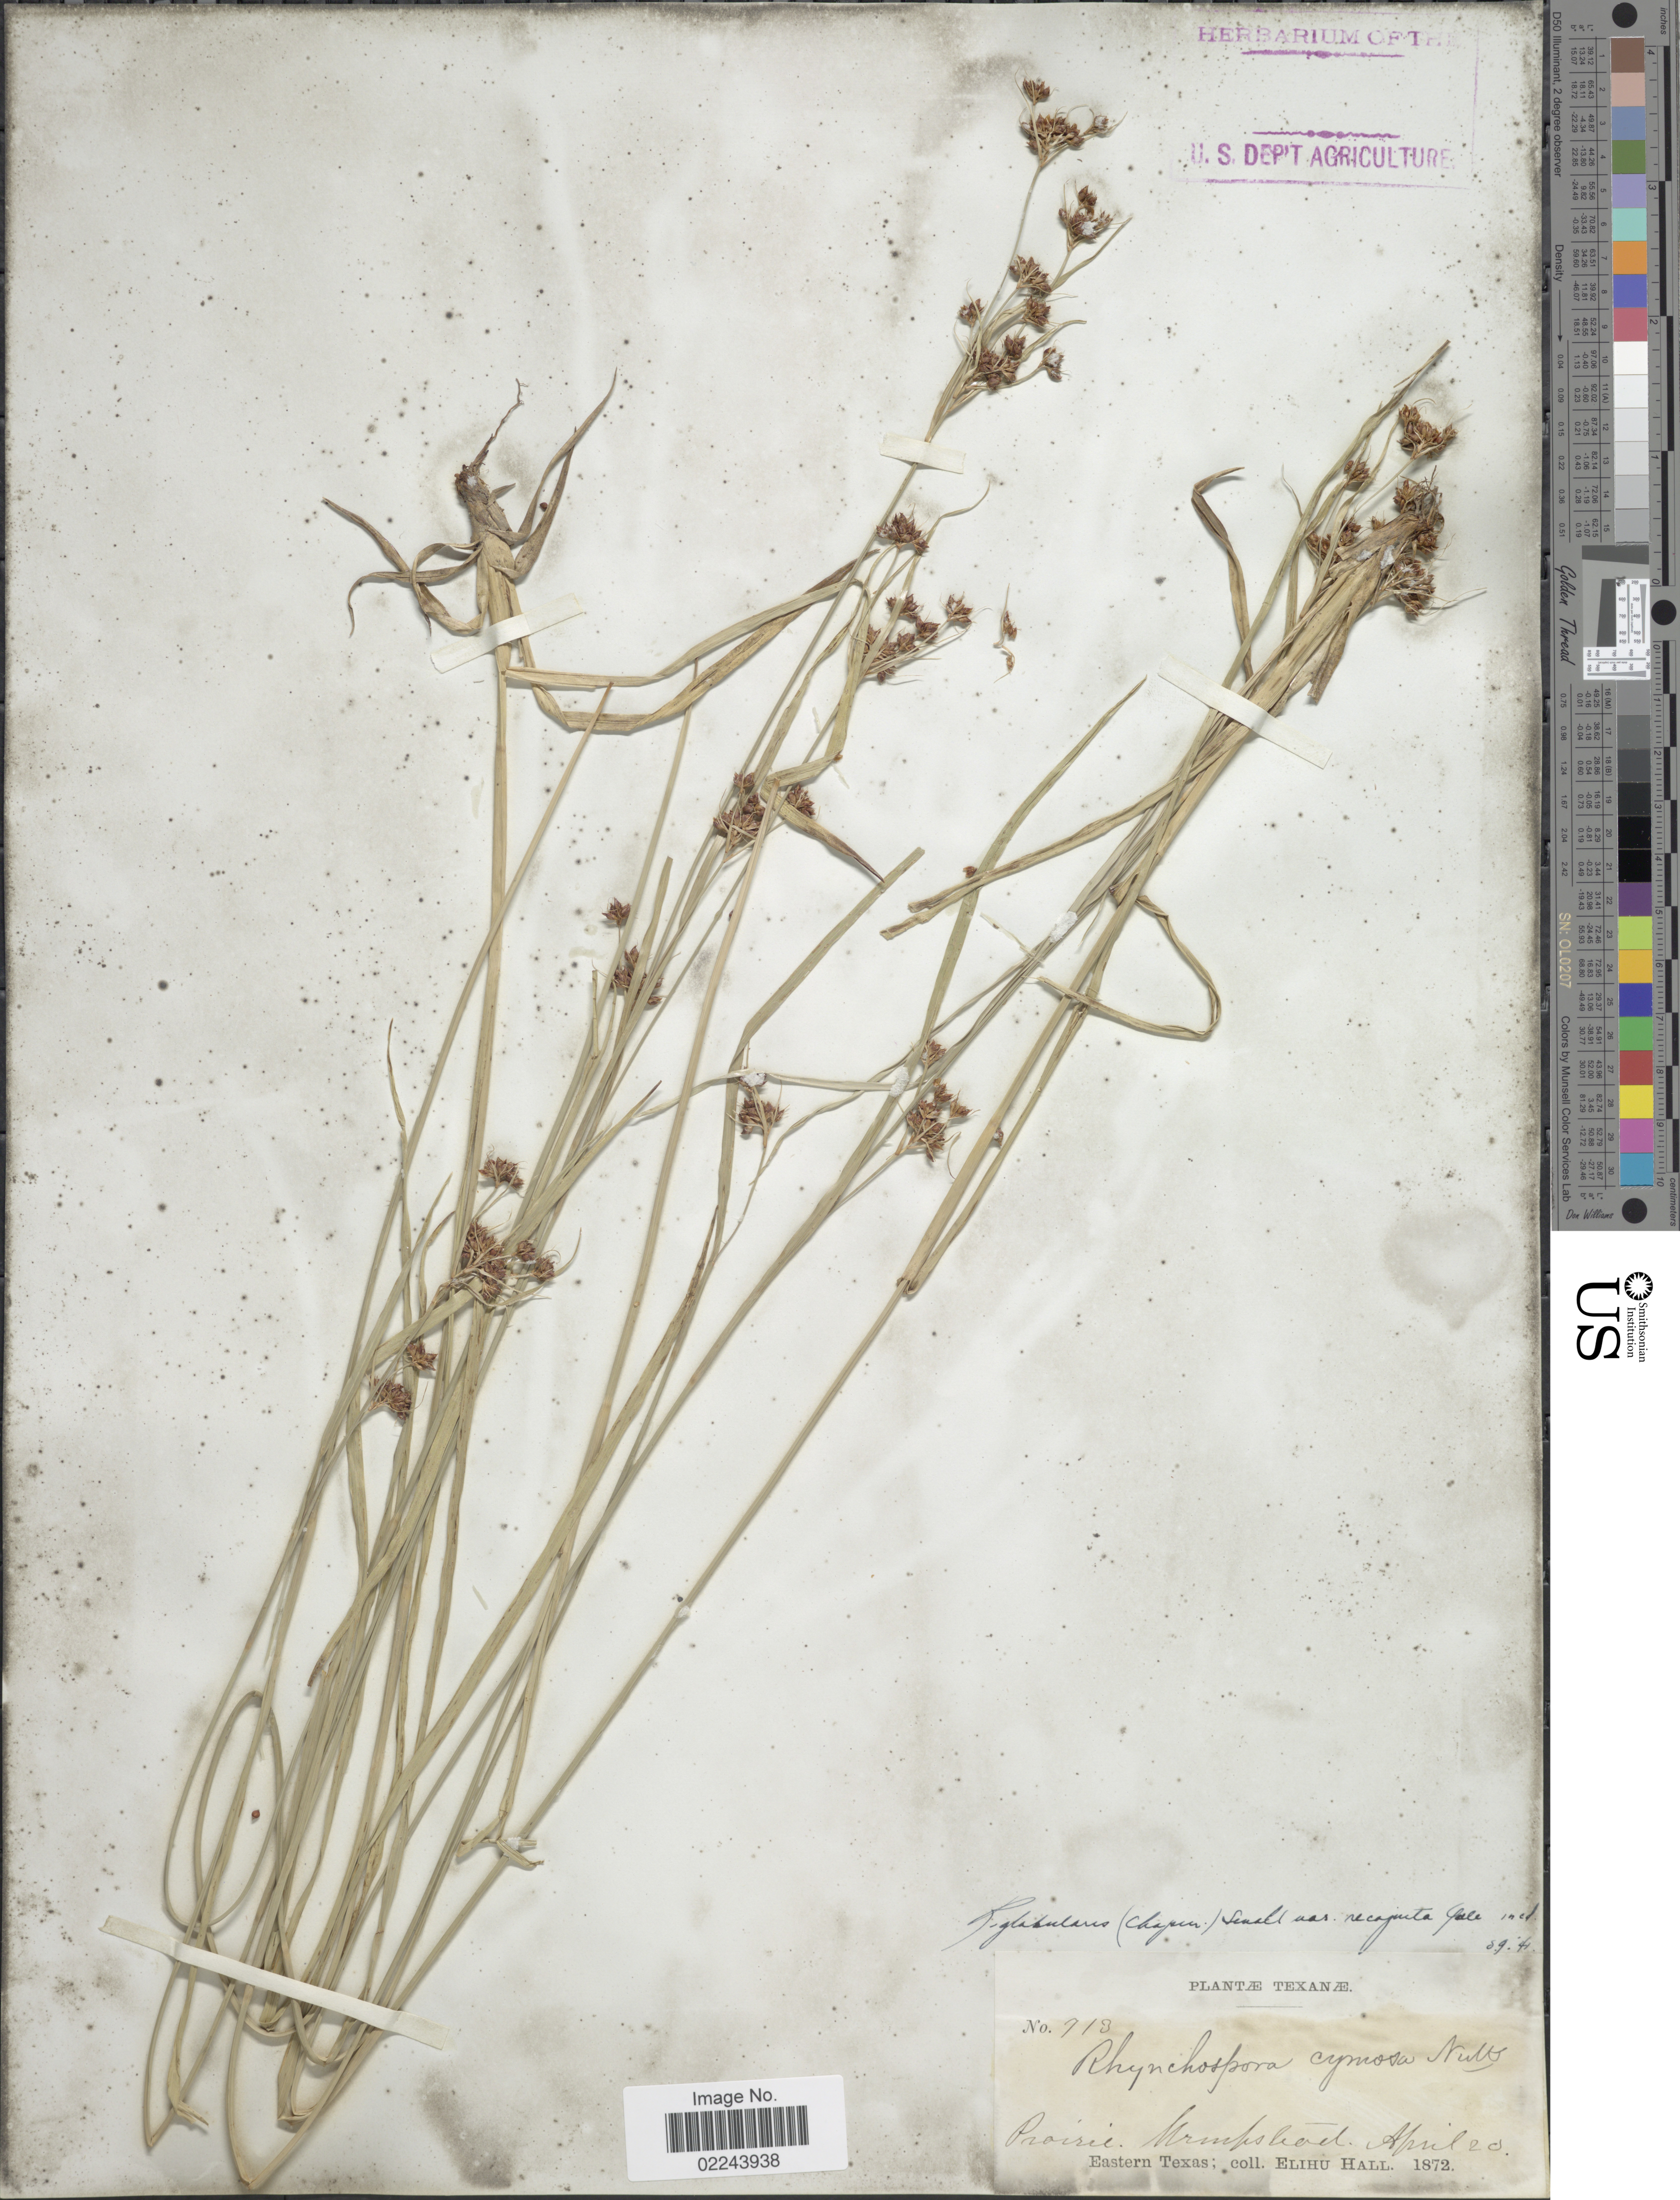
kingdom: Plantae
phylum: Tracheophyta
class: Liliopsida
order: Poales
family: Cyperaceae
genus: Rhynchospora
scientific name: Rhynchospora recognita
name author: (Gale) Kral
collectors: E. Hall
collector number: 713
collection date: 1872-04-20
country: United States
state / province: Texas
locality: Hempstead, Eastern Texas